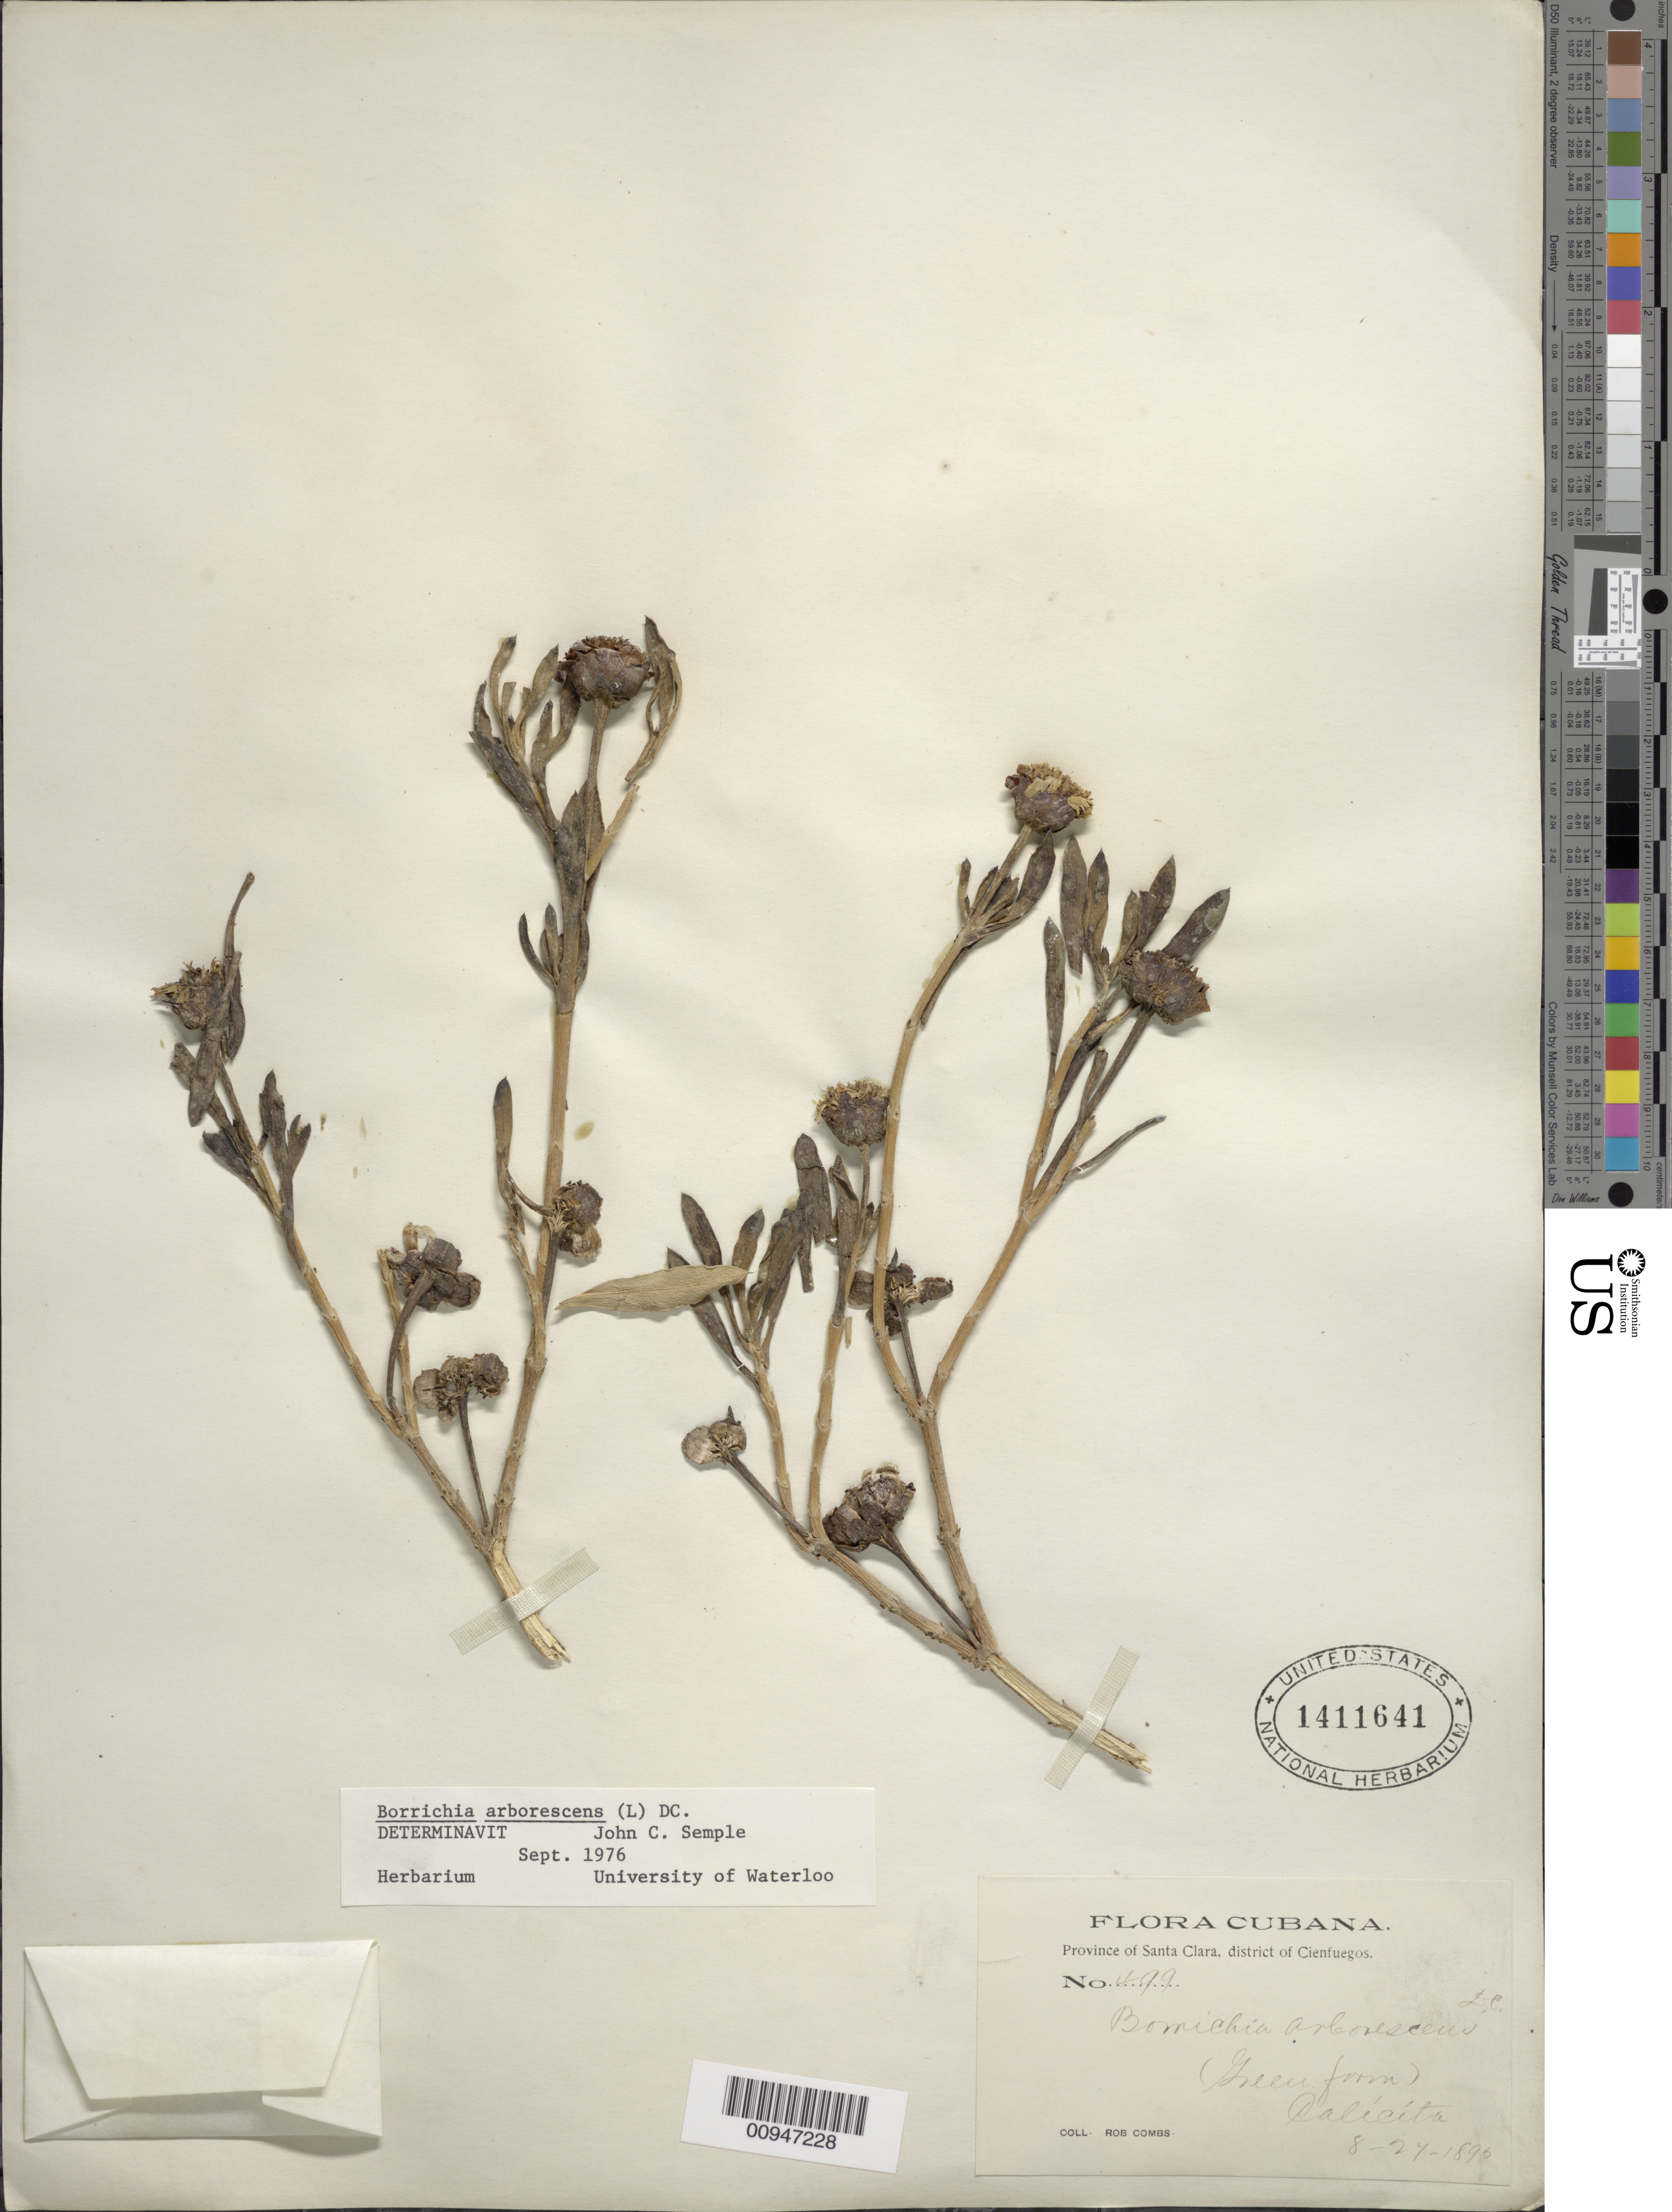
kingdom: Plantae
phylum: Tracheophyta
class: Magnoliopsida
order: Asterales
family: Asteraceae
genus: Borrichia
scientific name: Borrichia arborescens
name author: (L.) DC.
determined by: Semple, J. C.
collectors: R. Combs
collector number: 499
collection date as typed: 27 Aug 1890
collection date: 1890-08-27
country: Cuba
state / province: Las Villas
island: Cuba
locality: Dist Cienfuegos, Calicita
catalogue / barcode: US 1411641